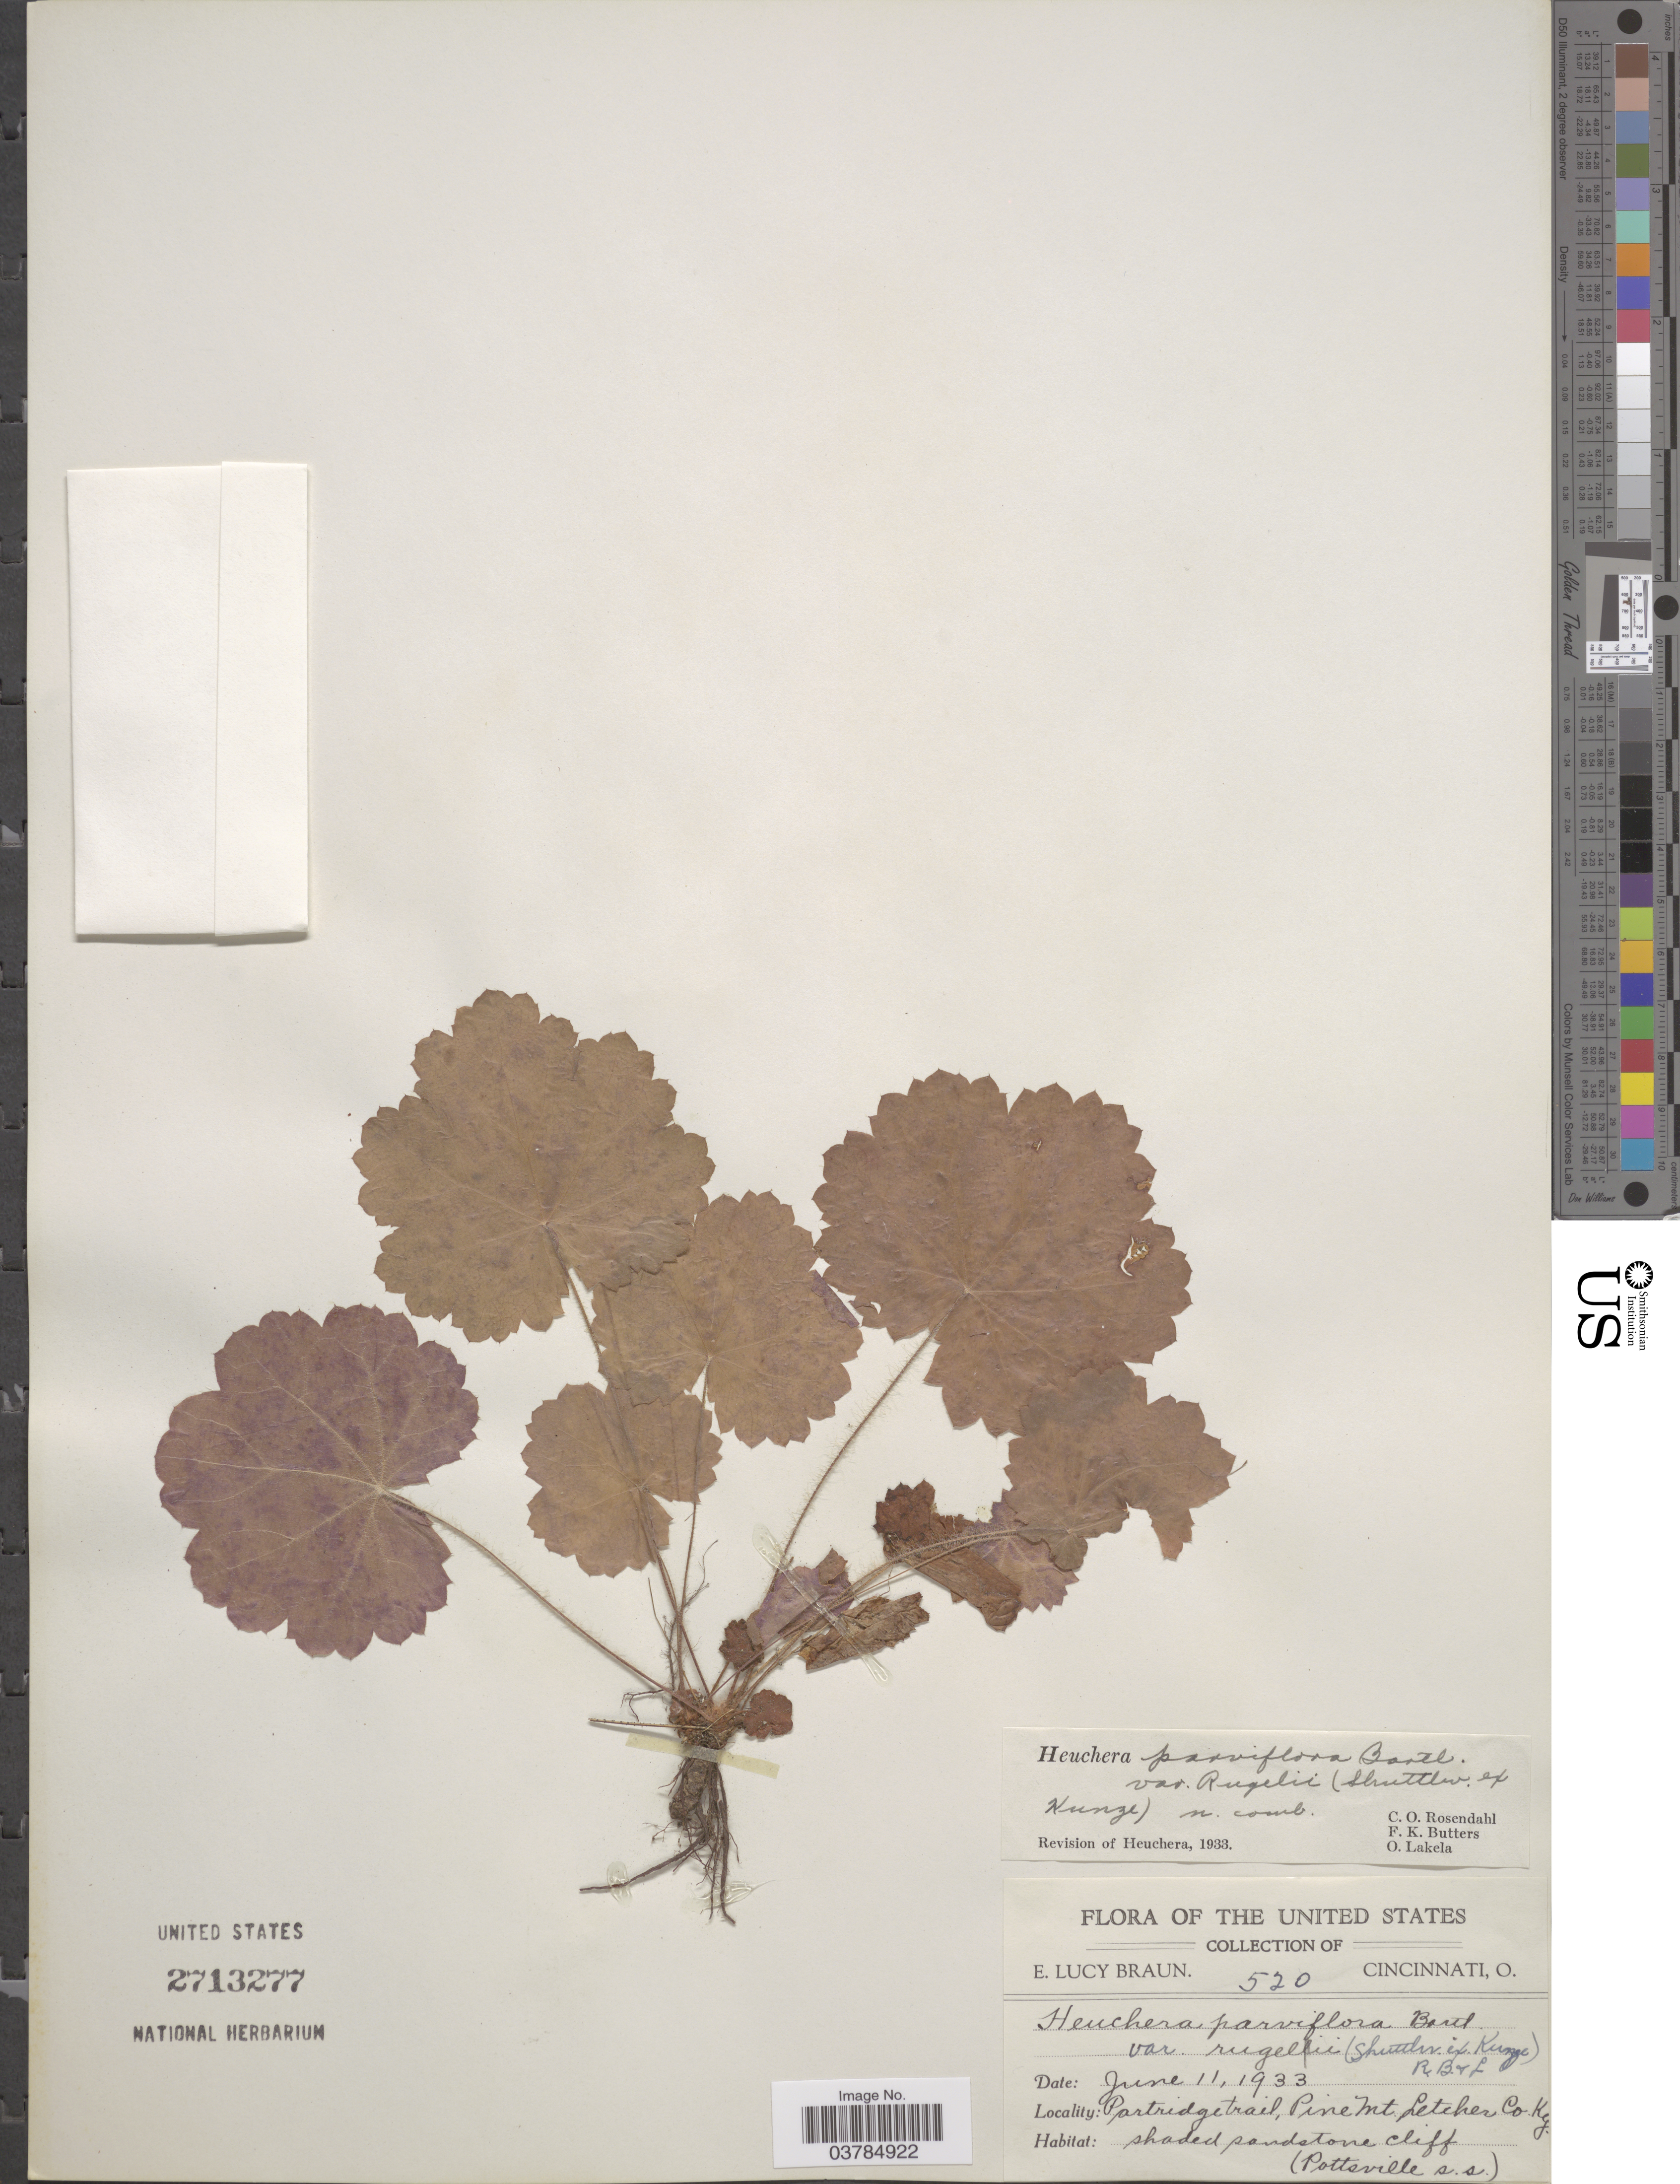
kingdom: Plantae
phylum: Tracheophyta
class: Magnoliopsida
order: Saxifragales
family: Saxifragaceae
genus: Heuchera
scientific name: Heuchera parviflora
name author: Bartl.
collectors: E. L. Braun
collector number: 520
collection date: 1933-06-11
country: United States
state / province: Kentucky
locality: Partridge trail, Pine Mt., Letcher Co. (Pottsville s.s)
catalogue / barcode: US 2713277